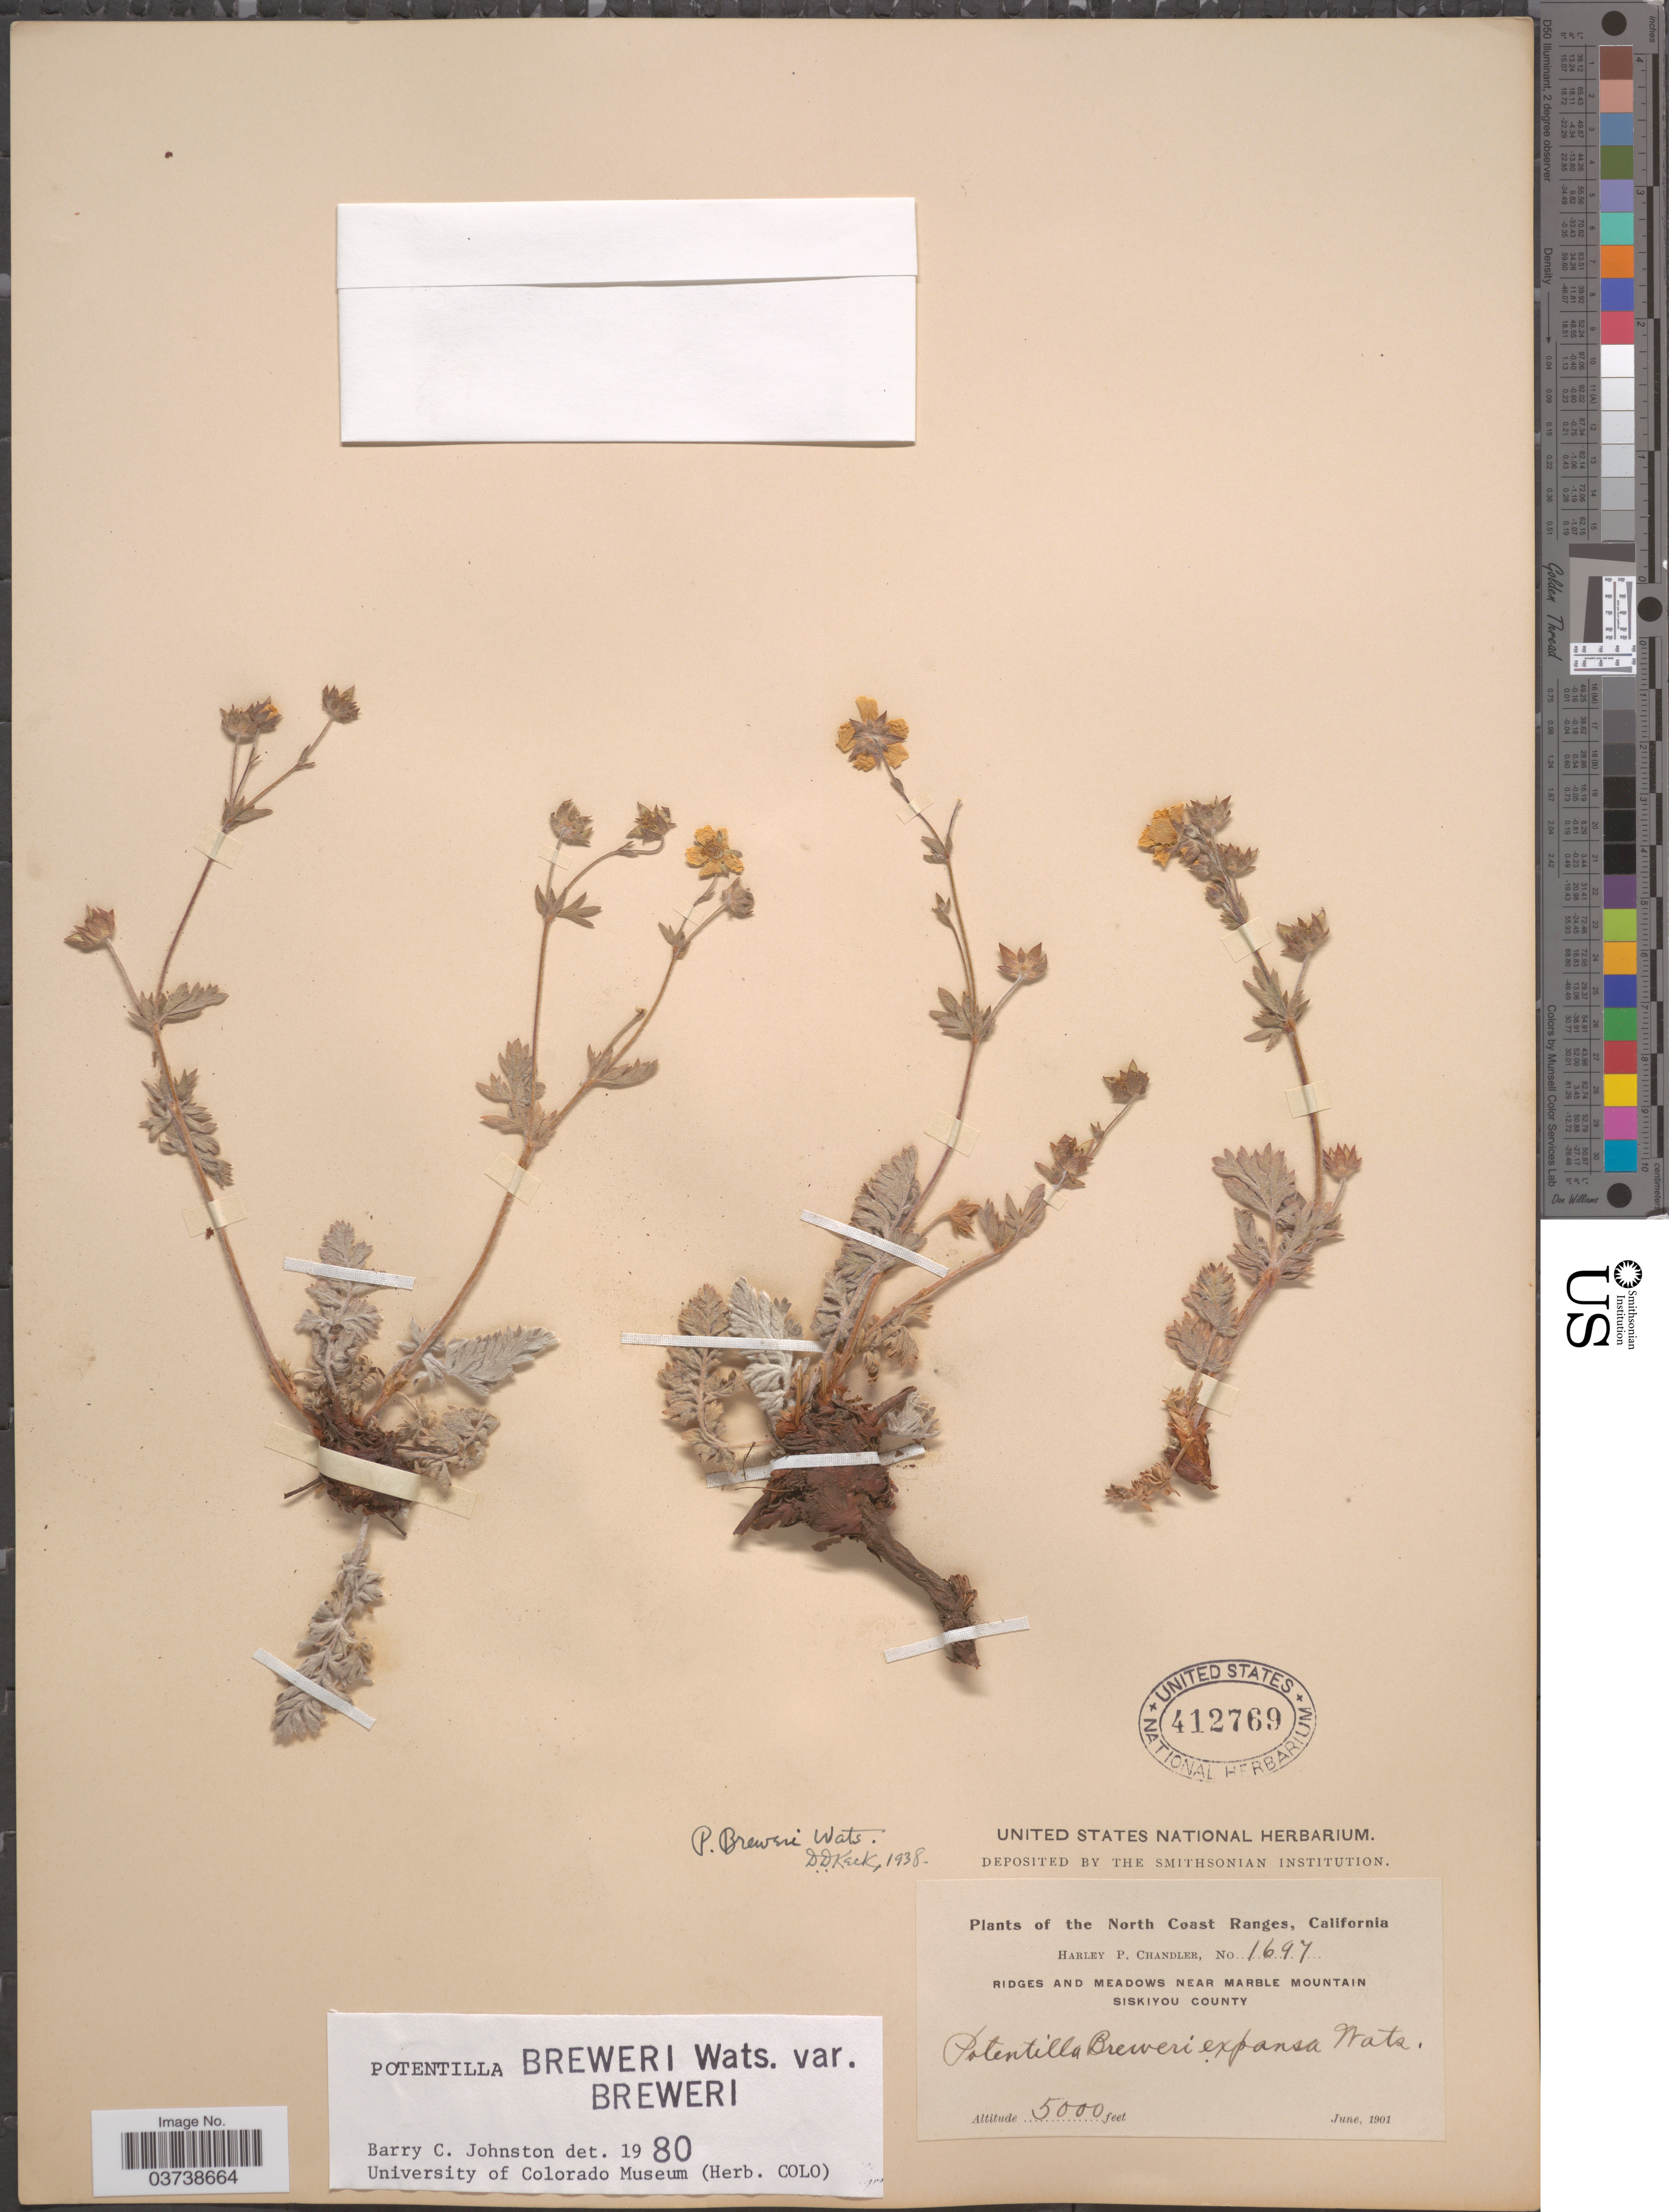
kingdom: Plantae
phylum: Tracheophyta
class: Magnoliopsida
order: Rosales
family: Rosaceae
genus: Potentilla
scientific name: Potentilla breweri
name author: S. Watson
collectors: H. Chandler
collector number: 1697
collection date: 1901-06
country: United States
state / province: California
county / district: Siskiyou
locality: The North Coast Ranges. Ridges and Meadows near Marble Mountain. Siskiyou County.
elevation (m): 1524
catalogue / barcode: US 412769